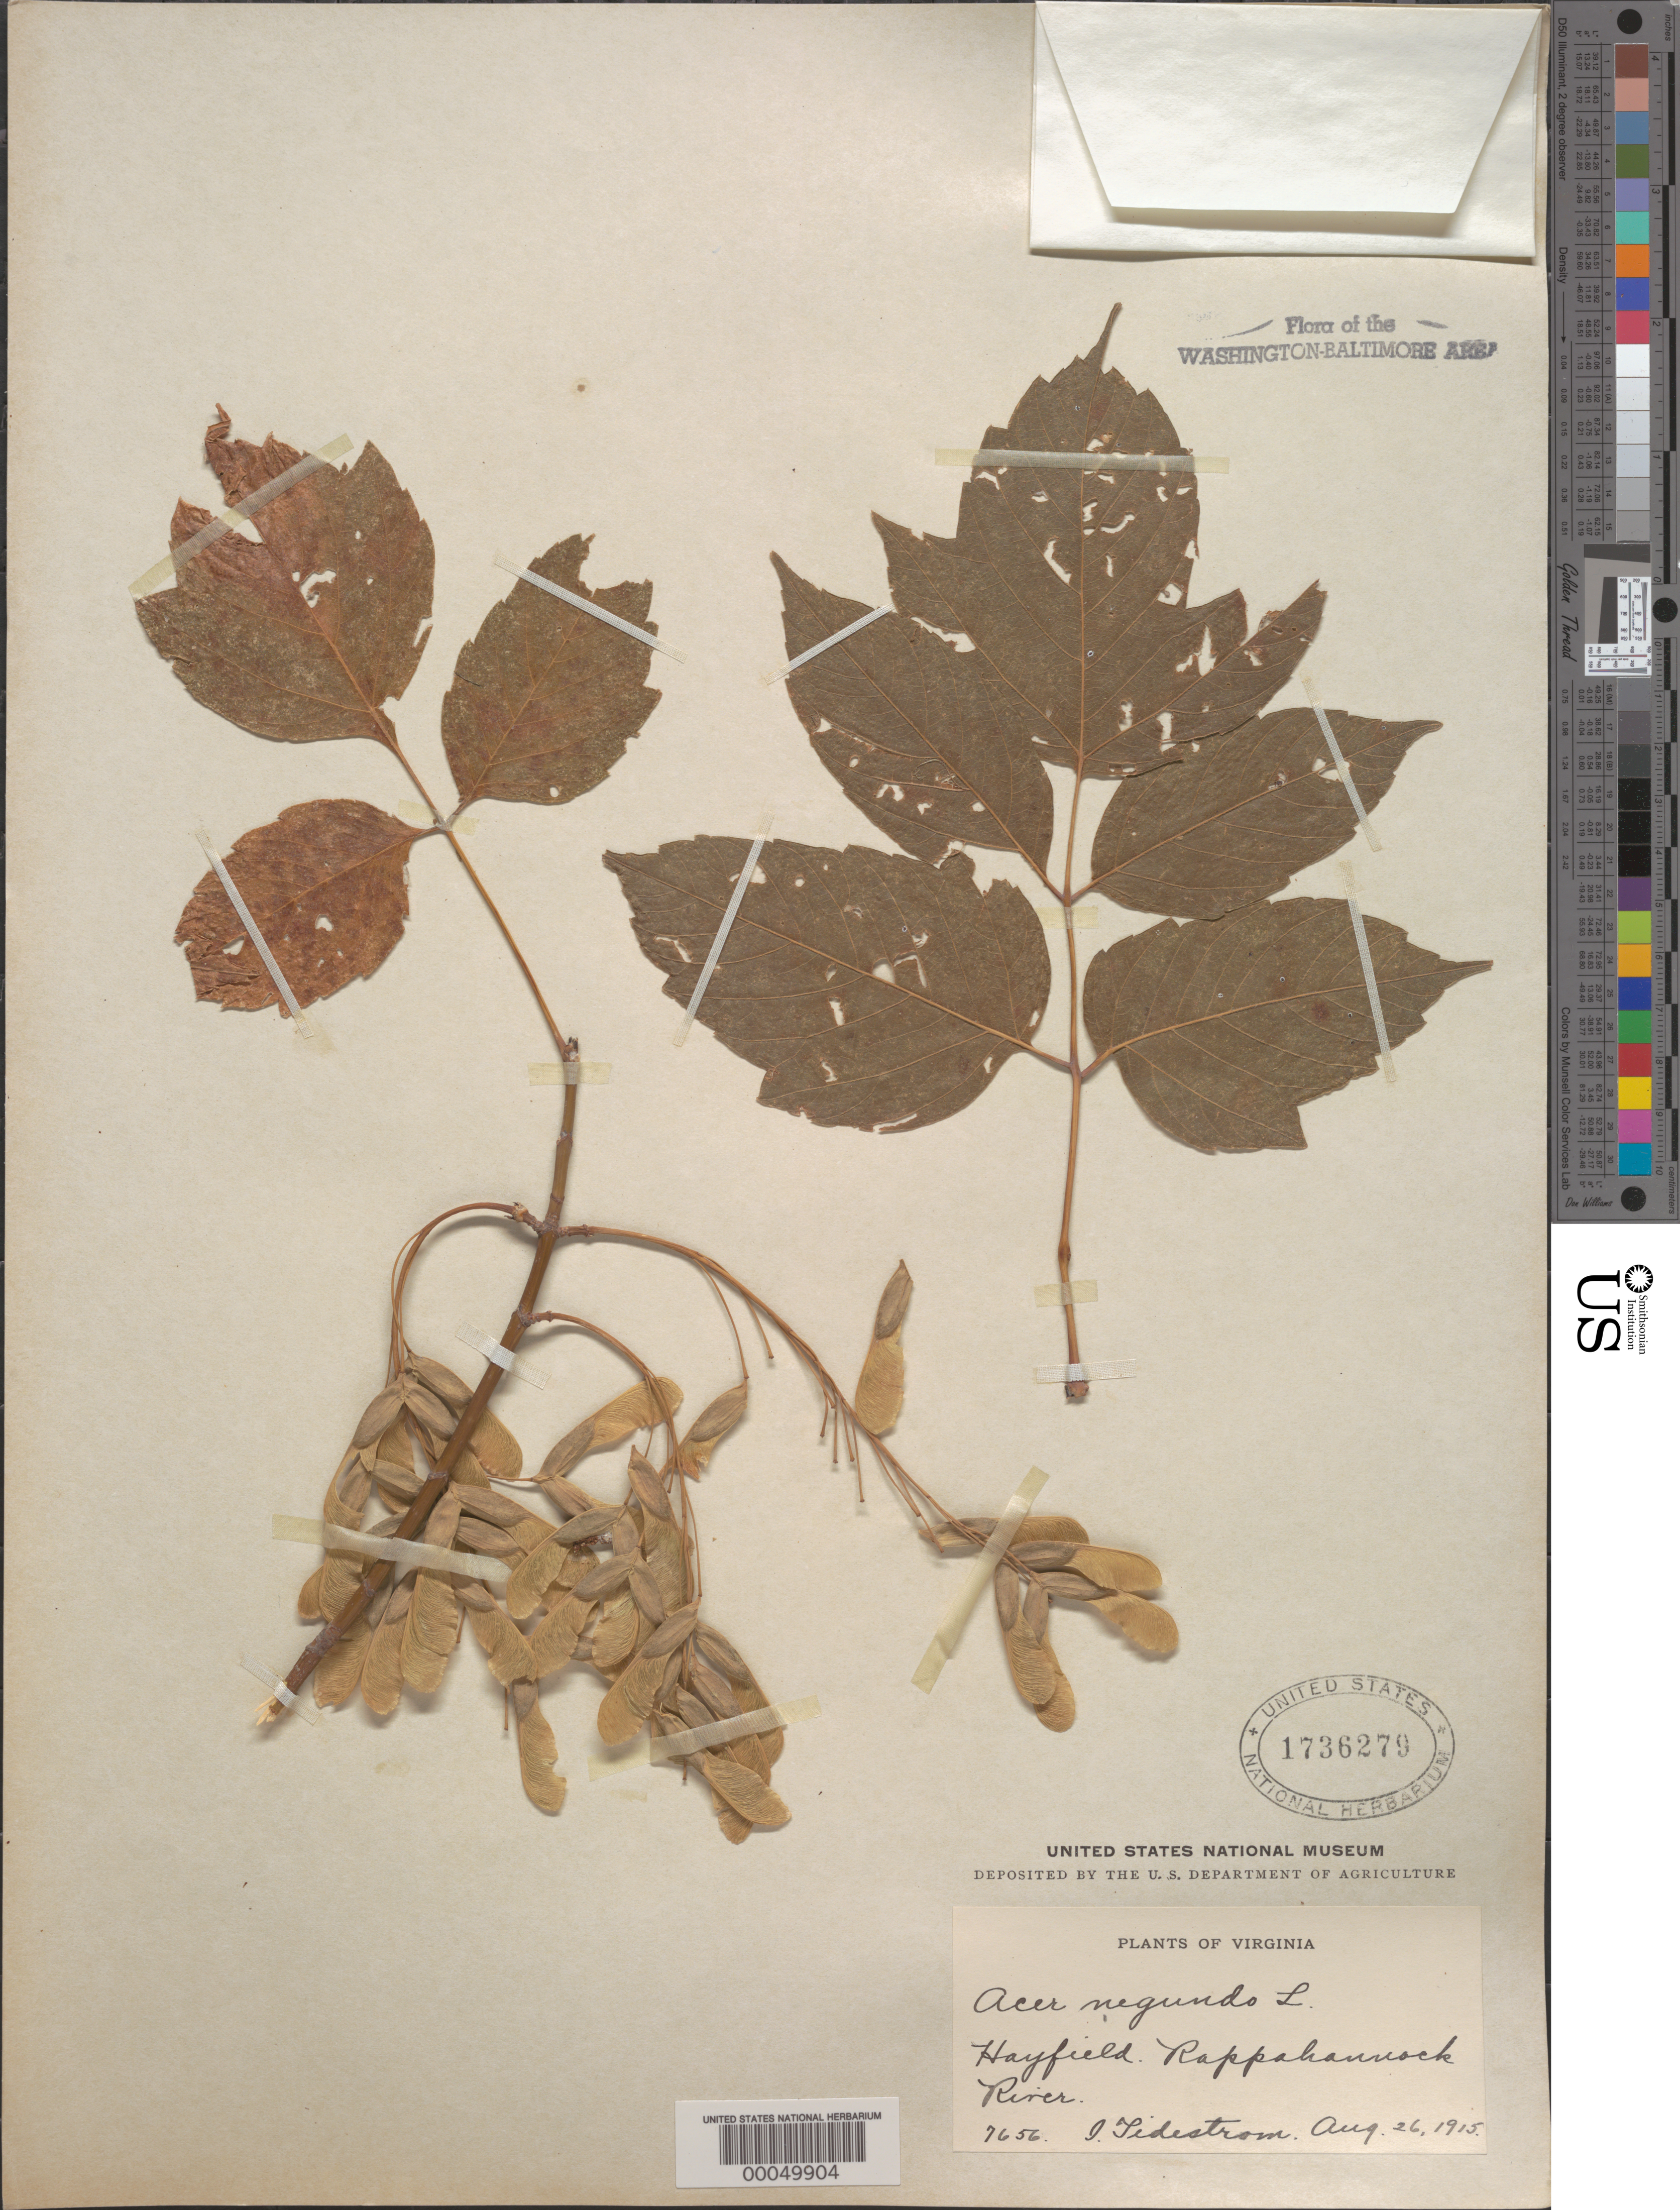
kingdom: Plantae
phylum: Tracheophyta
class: Magnoliopsida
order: Sapindales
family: Sapindaceae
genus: Acer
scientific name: Acer negundo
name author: L.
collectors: I. F. Tidestrom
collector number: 7656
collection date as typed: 26 Aug 1915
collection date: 1915-08-26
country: United States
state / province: Virginia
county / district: King George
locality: Hayfield, Rappahannock River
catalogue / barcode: US 1736279